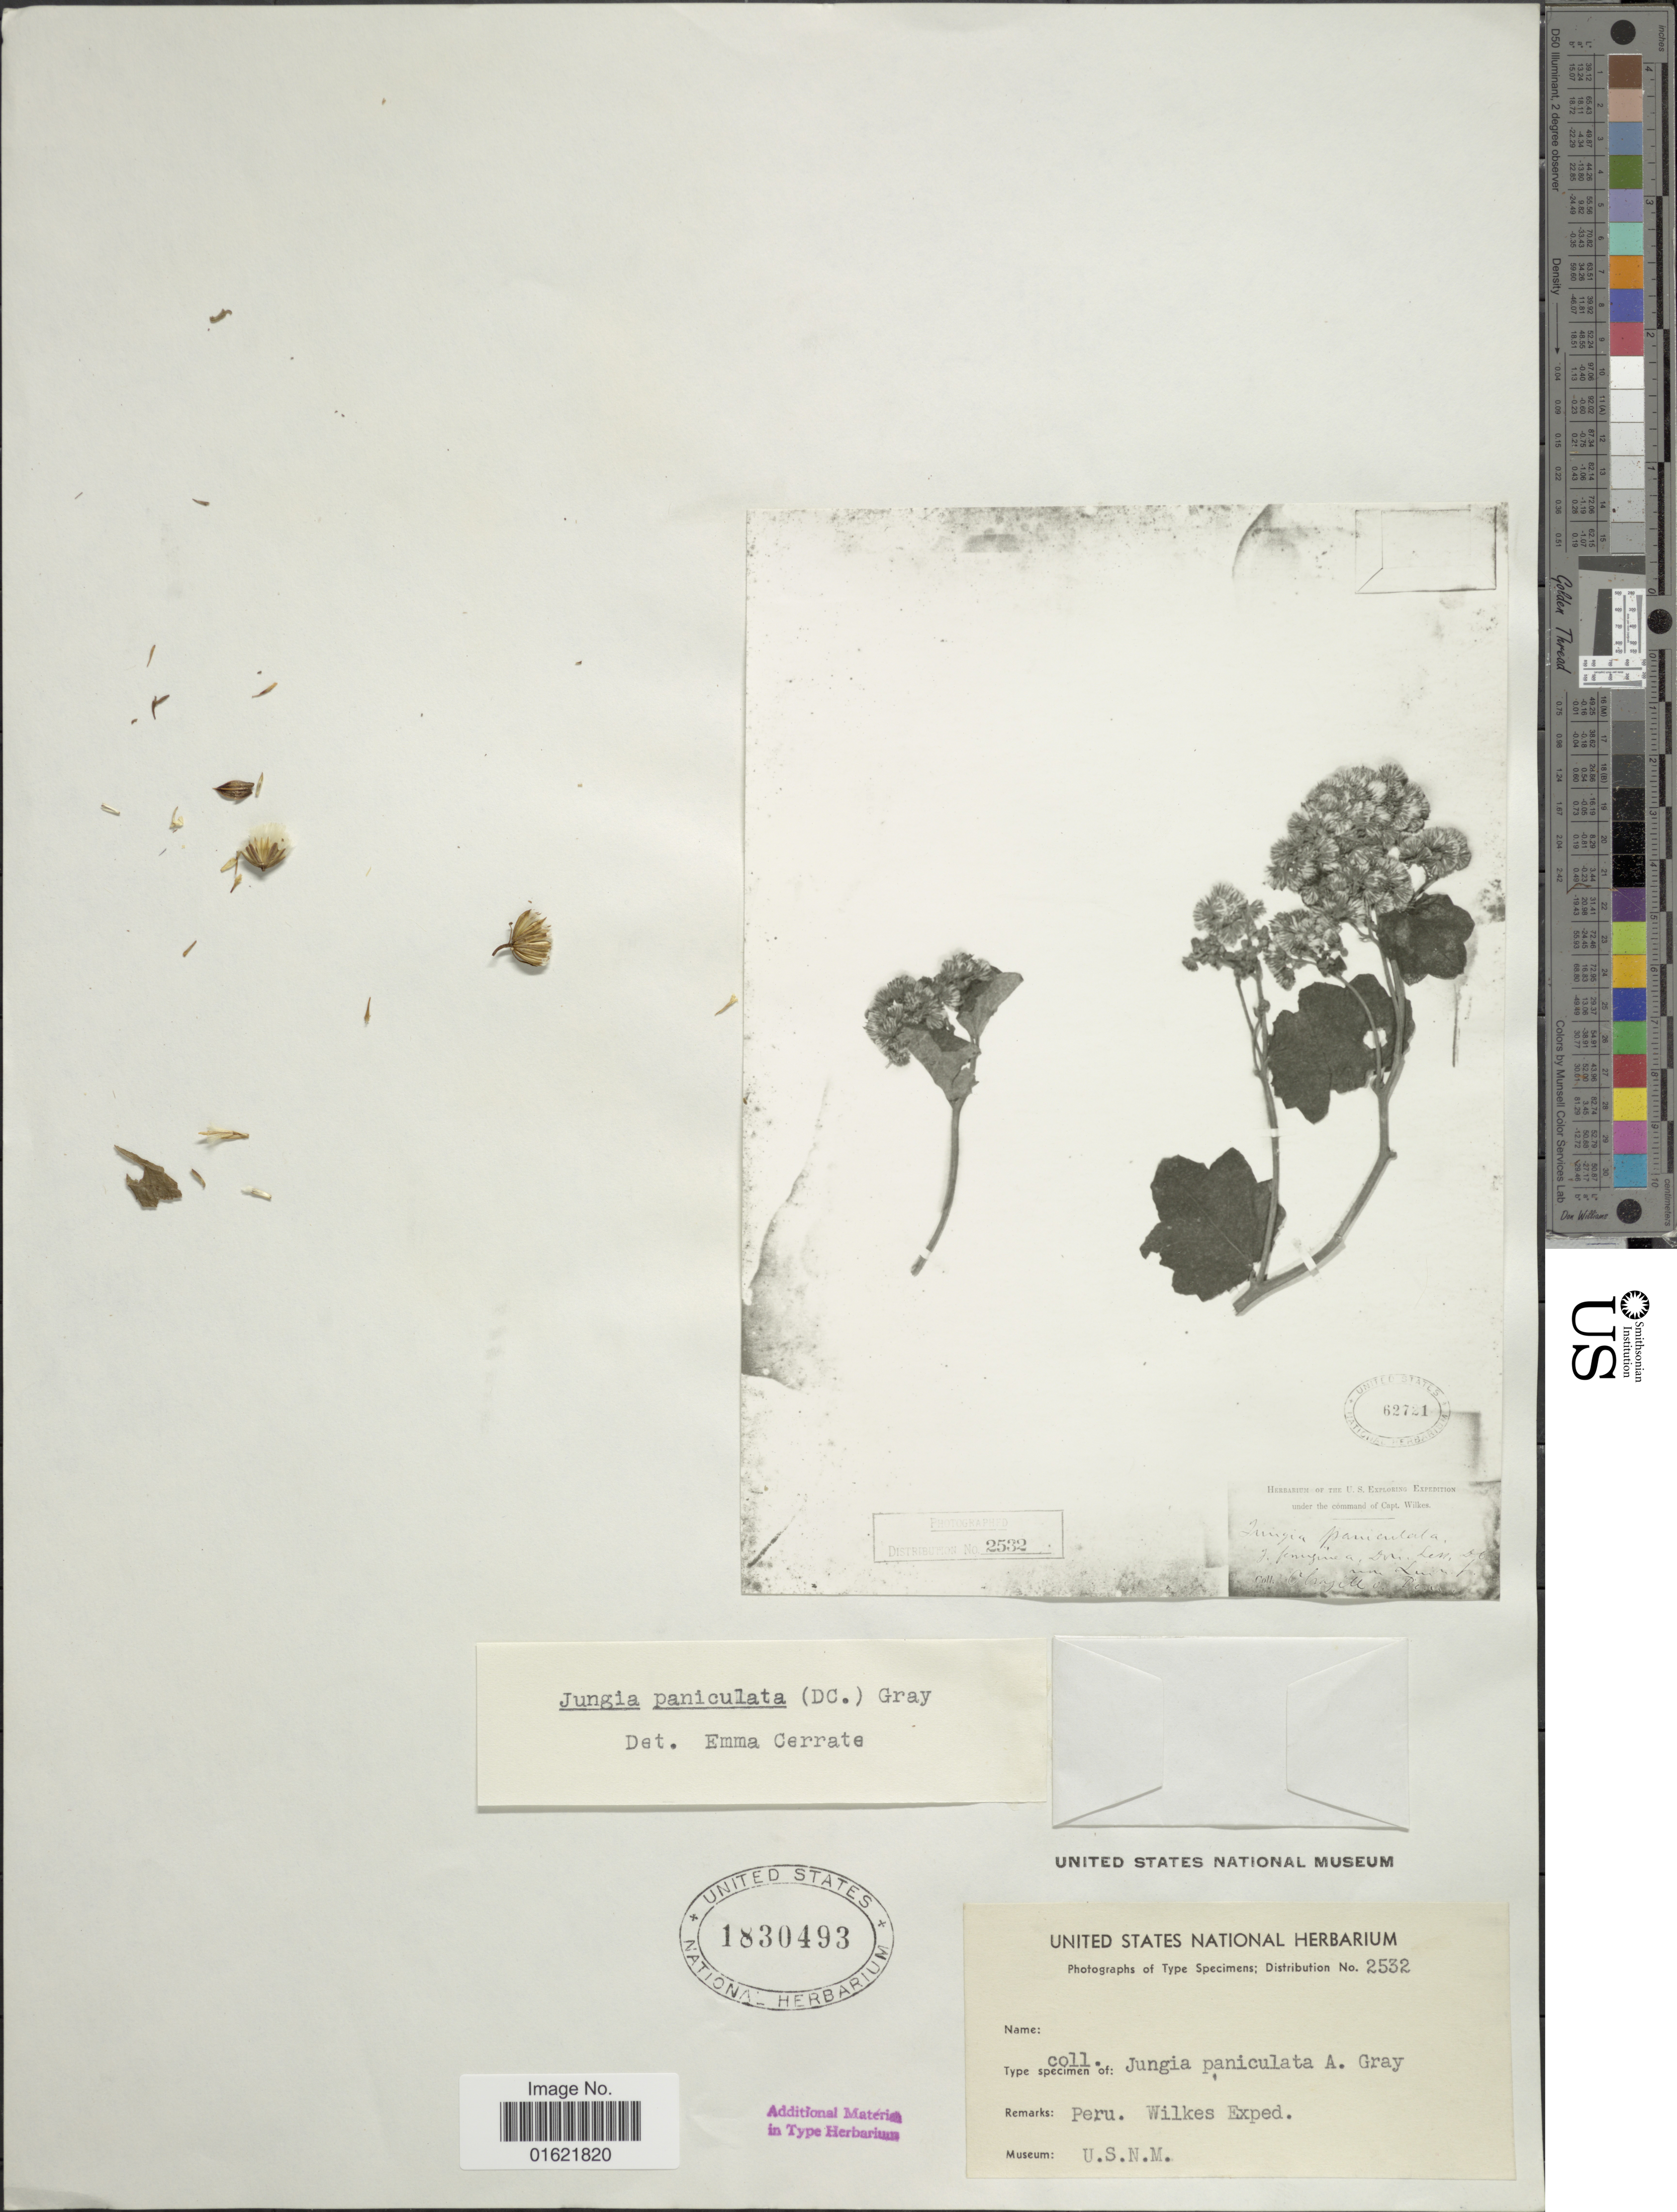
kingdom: Plantae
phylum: Tracheophyta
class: Magnoliopsida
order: Asterales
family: Asteraceae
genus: Jungia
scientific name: Jungia paniculata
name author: (DC.) A. Gray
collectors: Wilkes Explor. Exped.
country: Peru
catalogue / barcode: US 1830493